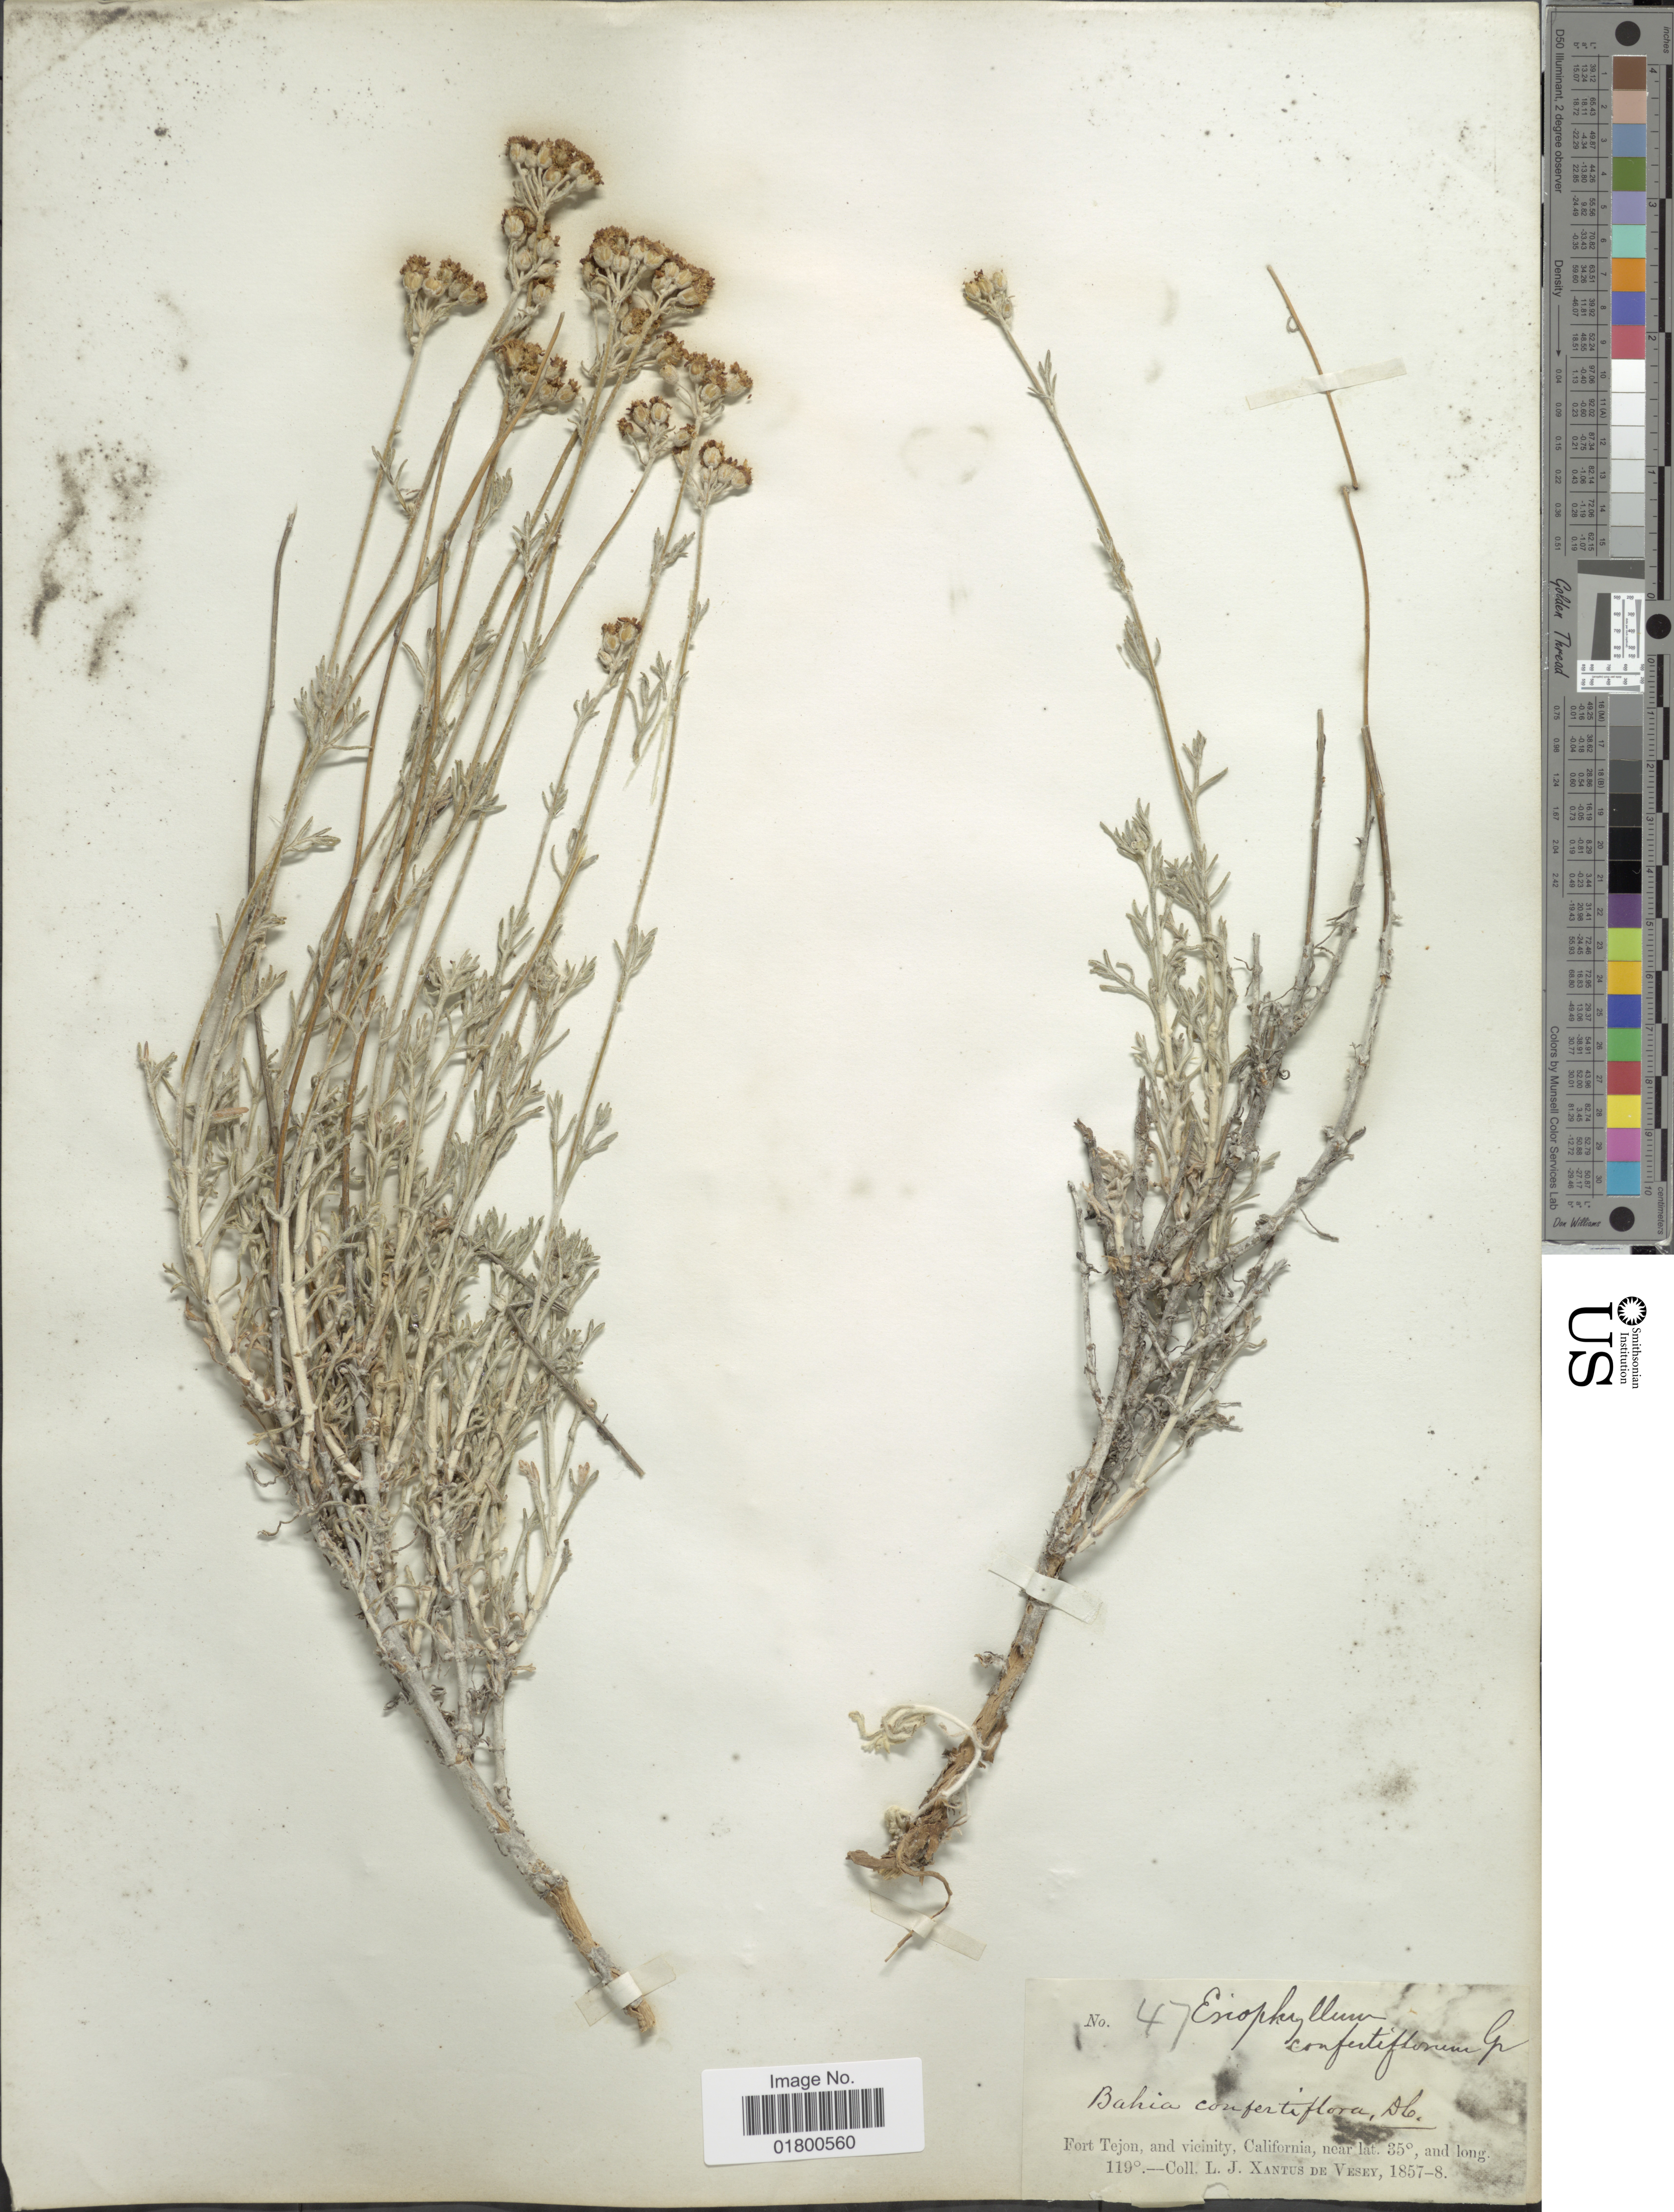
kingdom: Plantae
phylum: Tracheophyta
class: Magnoliopsida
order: Asterales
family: Asteraceae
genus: Eriophyllum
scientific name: Eriophyllum tenuifolium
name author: (DC.) Rydb.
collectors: L. Xantus de Vesey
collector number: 47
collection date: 1857/1858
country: United States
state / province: California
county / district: Kern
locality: Fort Tejon, and vicinity